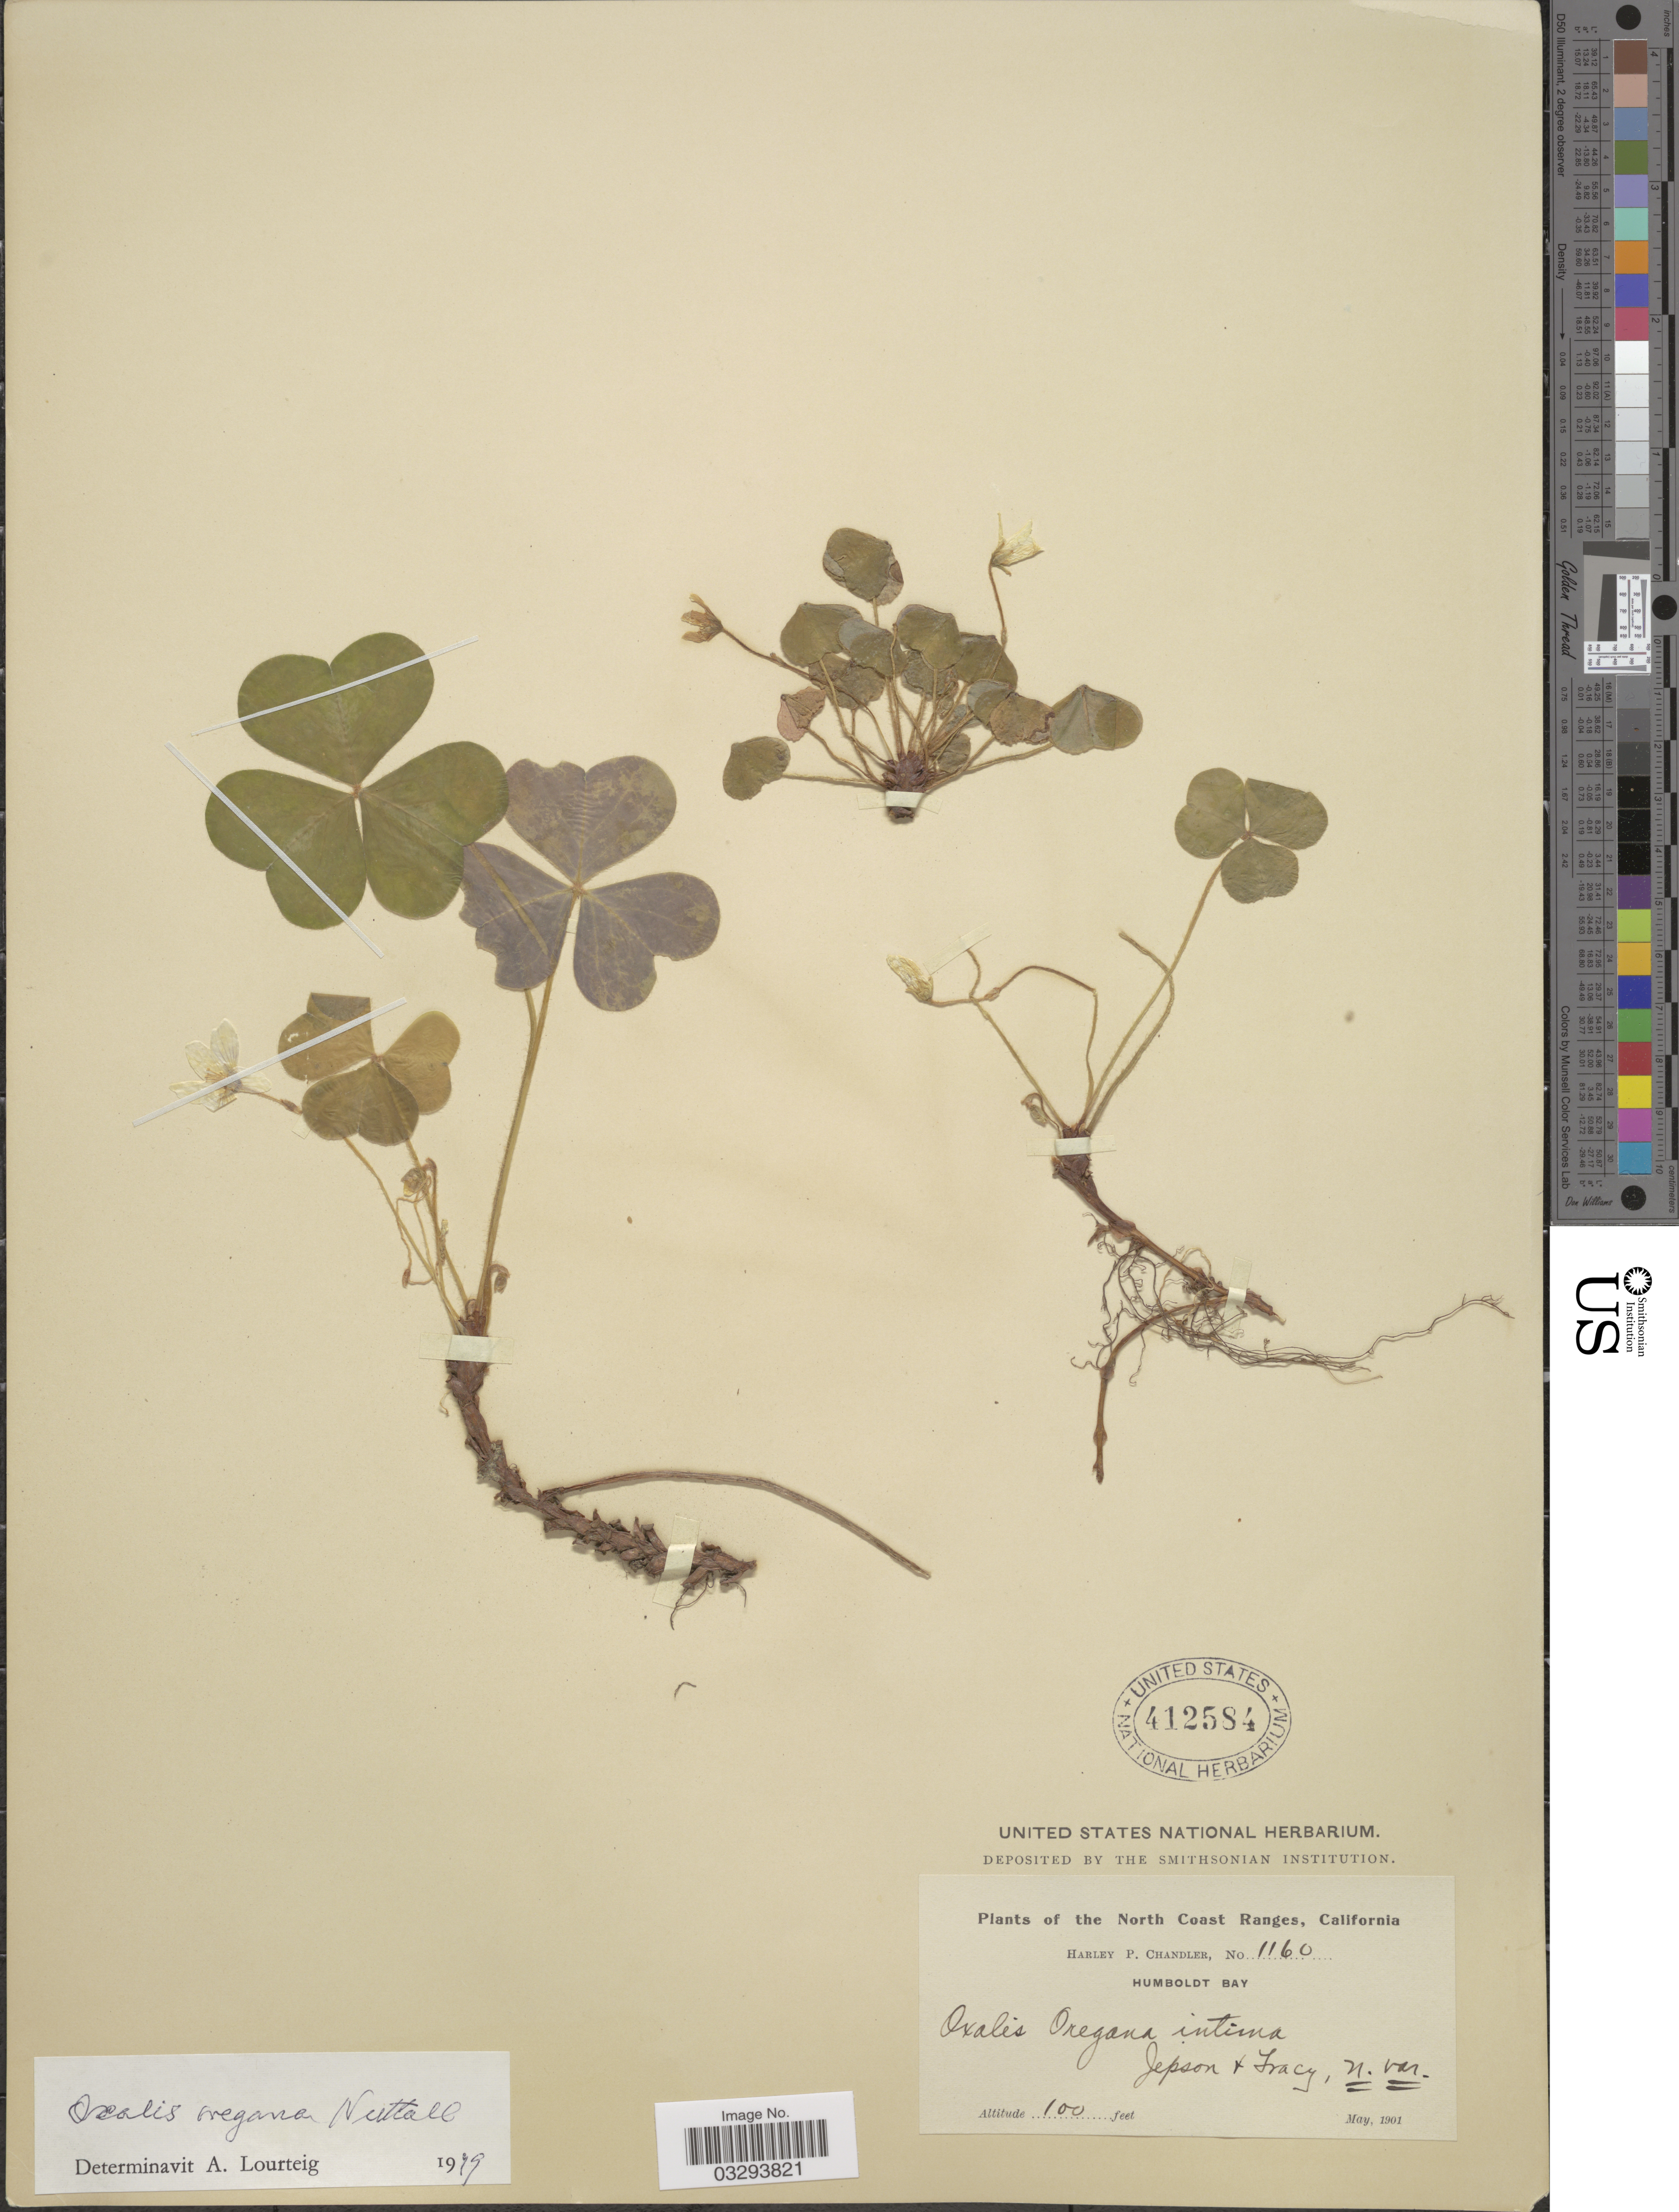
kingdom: Plantae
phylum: Tracheophyta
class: Magnoliopsida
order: Oxalidales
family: Oxalidaceae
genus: Oxalis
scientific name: Oxalis oregana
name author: Nutt.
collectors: H. Chandler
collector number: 1160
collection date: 1901-05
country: United States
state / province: California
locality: North Coast Ranges. Humboldt Bay.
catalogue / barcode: US 412584